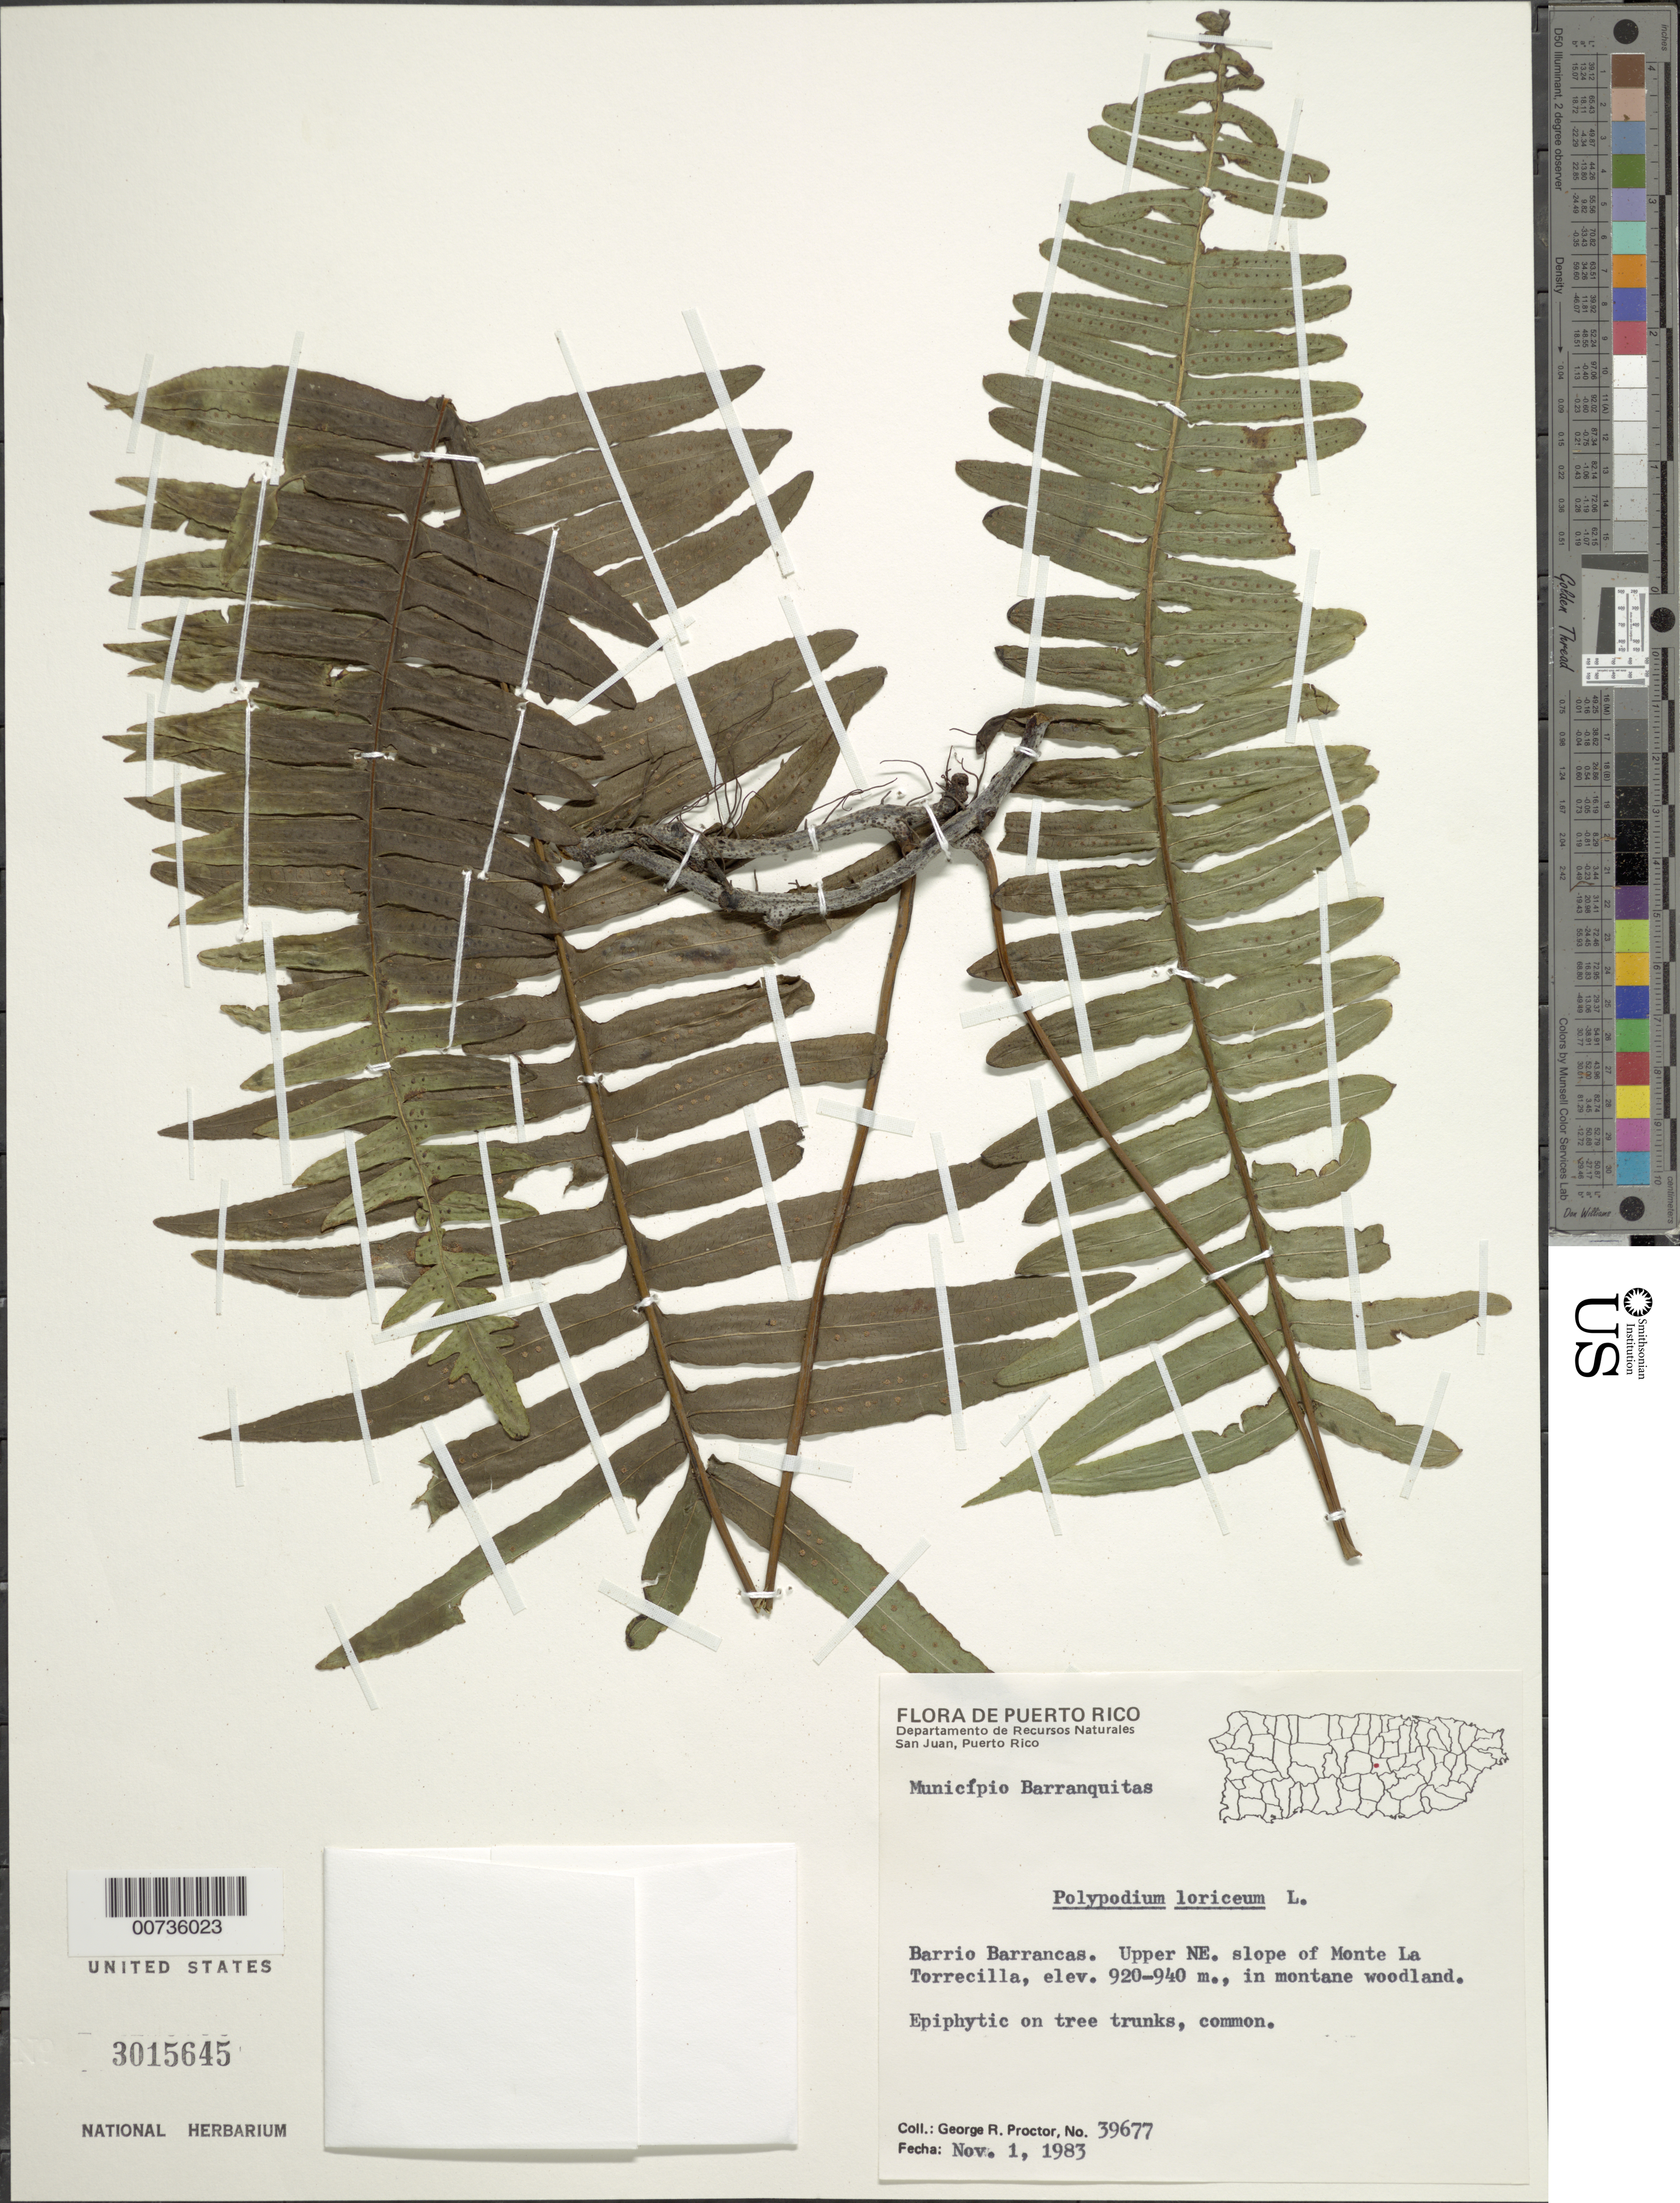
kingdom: Plantae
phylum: Tracheophyta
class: Polypodiopsida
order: Polypodiales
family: Polypodiaceae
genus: Serpocaulon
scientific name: Serpocaulon loriceum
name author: (L.) A.R. Sm.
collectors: G. R. Proctor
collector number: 39677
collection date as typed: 01 Nov 1983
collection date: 1983-11-01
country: Puerto Rico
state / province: Barranquitas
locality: Mun. Barranquitas, Barrio Barrancas: Upper NE slope of Monte La Torrecilla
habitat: In montane woodland; on tree trunks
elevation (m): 920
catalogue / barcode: US 3015645